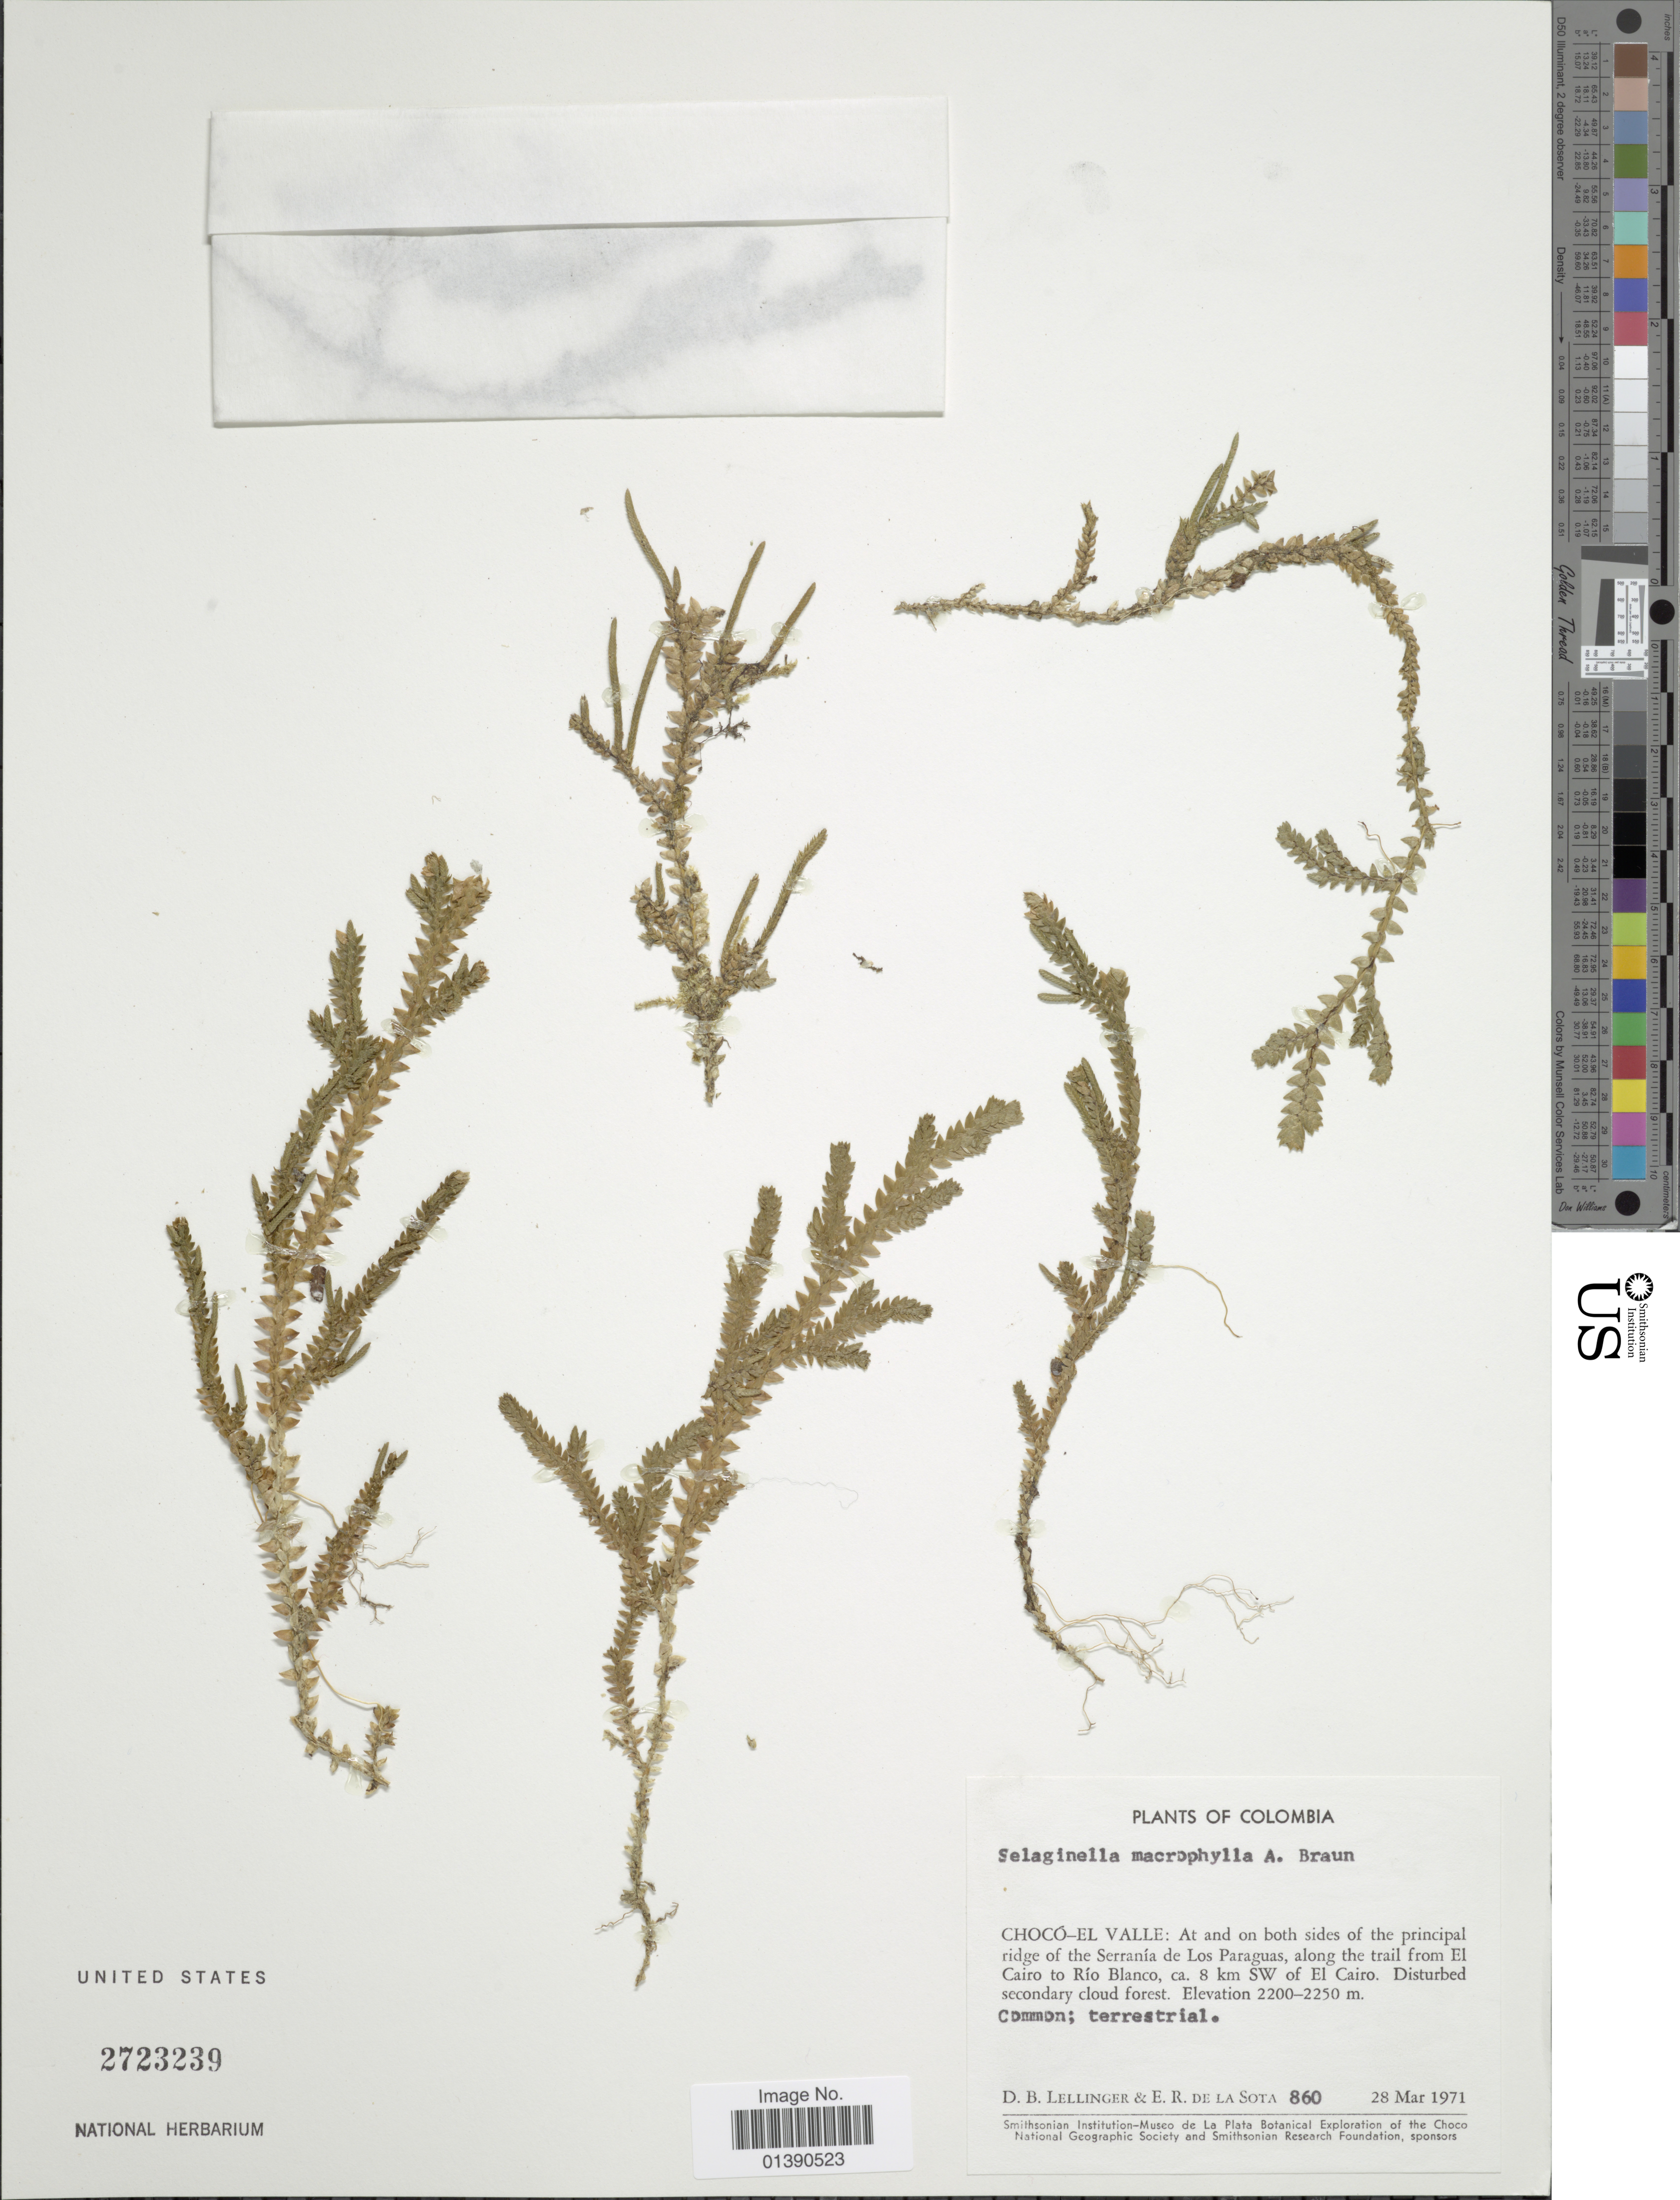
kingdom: Plantae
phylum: Tracheophyta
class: Lycopodiopsida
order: Selaginellales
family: Selaginellaceae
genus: Selaginella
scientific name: Selaginella diffusa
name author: (C. Presl) Spring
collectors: D. B. Lellinger & E. R. de la Sota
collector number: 860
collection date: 1971-03-28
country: Colombia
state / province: Chocó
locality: El valle: At and on both sides of the principal rdige of the Serranía de Los Paraguas, along the trail from El Cairo to Río Blanco, ca 8 km SW of El Cairo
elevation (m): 2200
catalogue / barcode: US 2723239